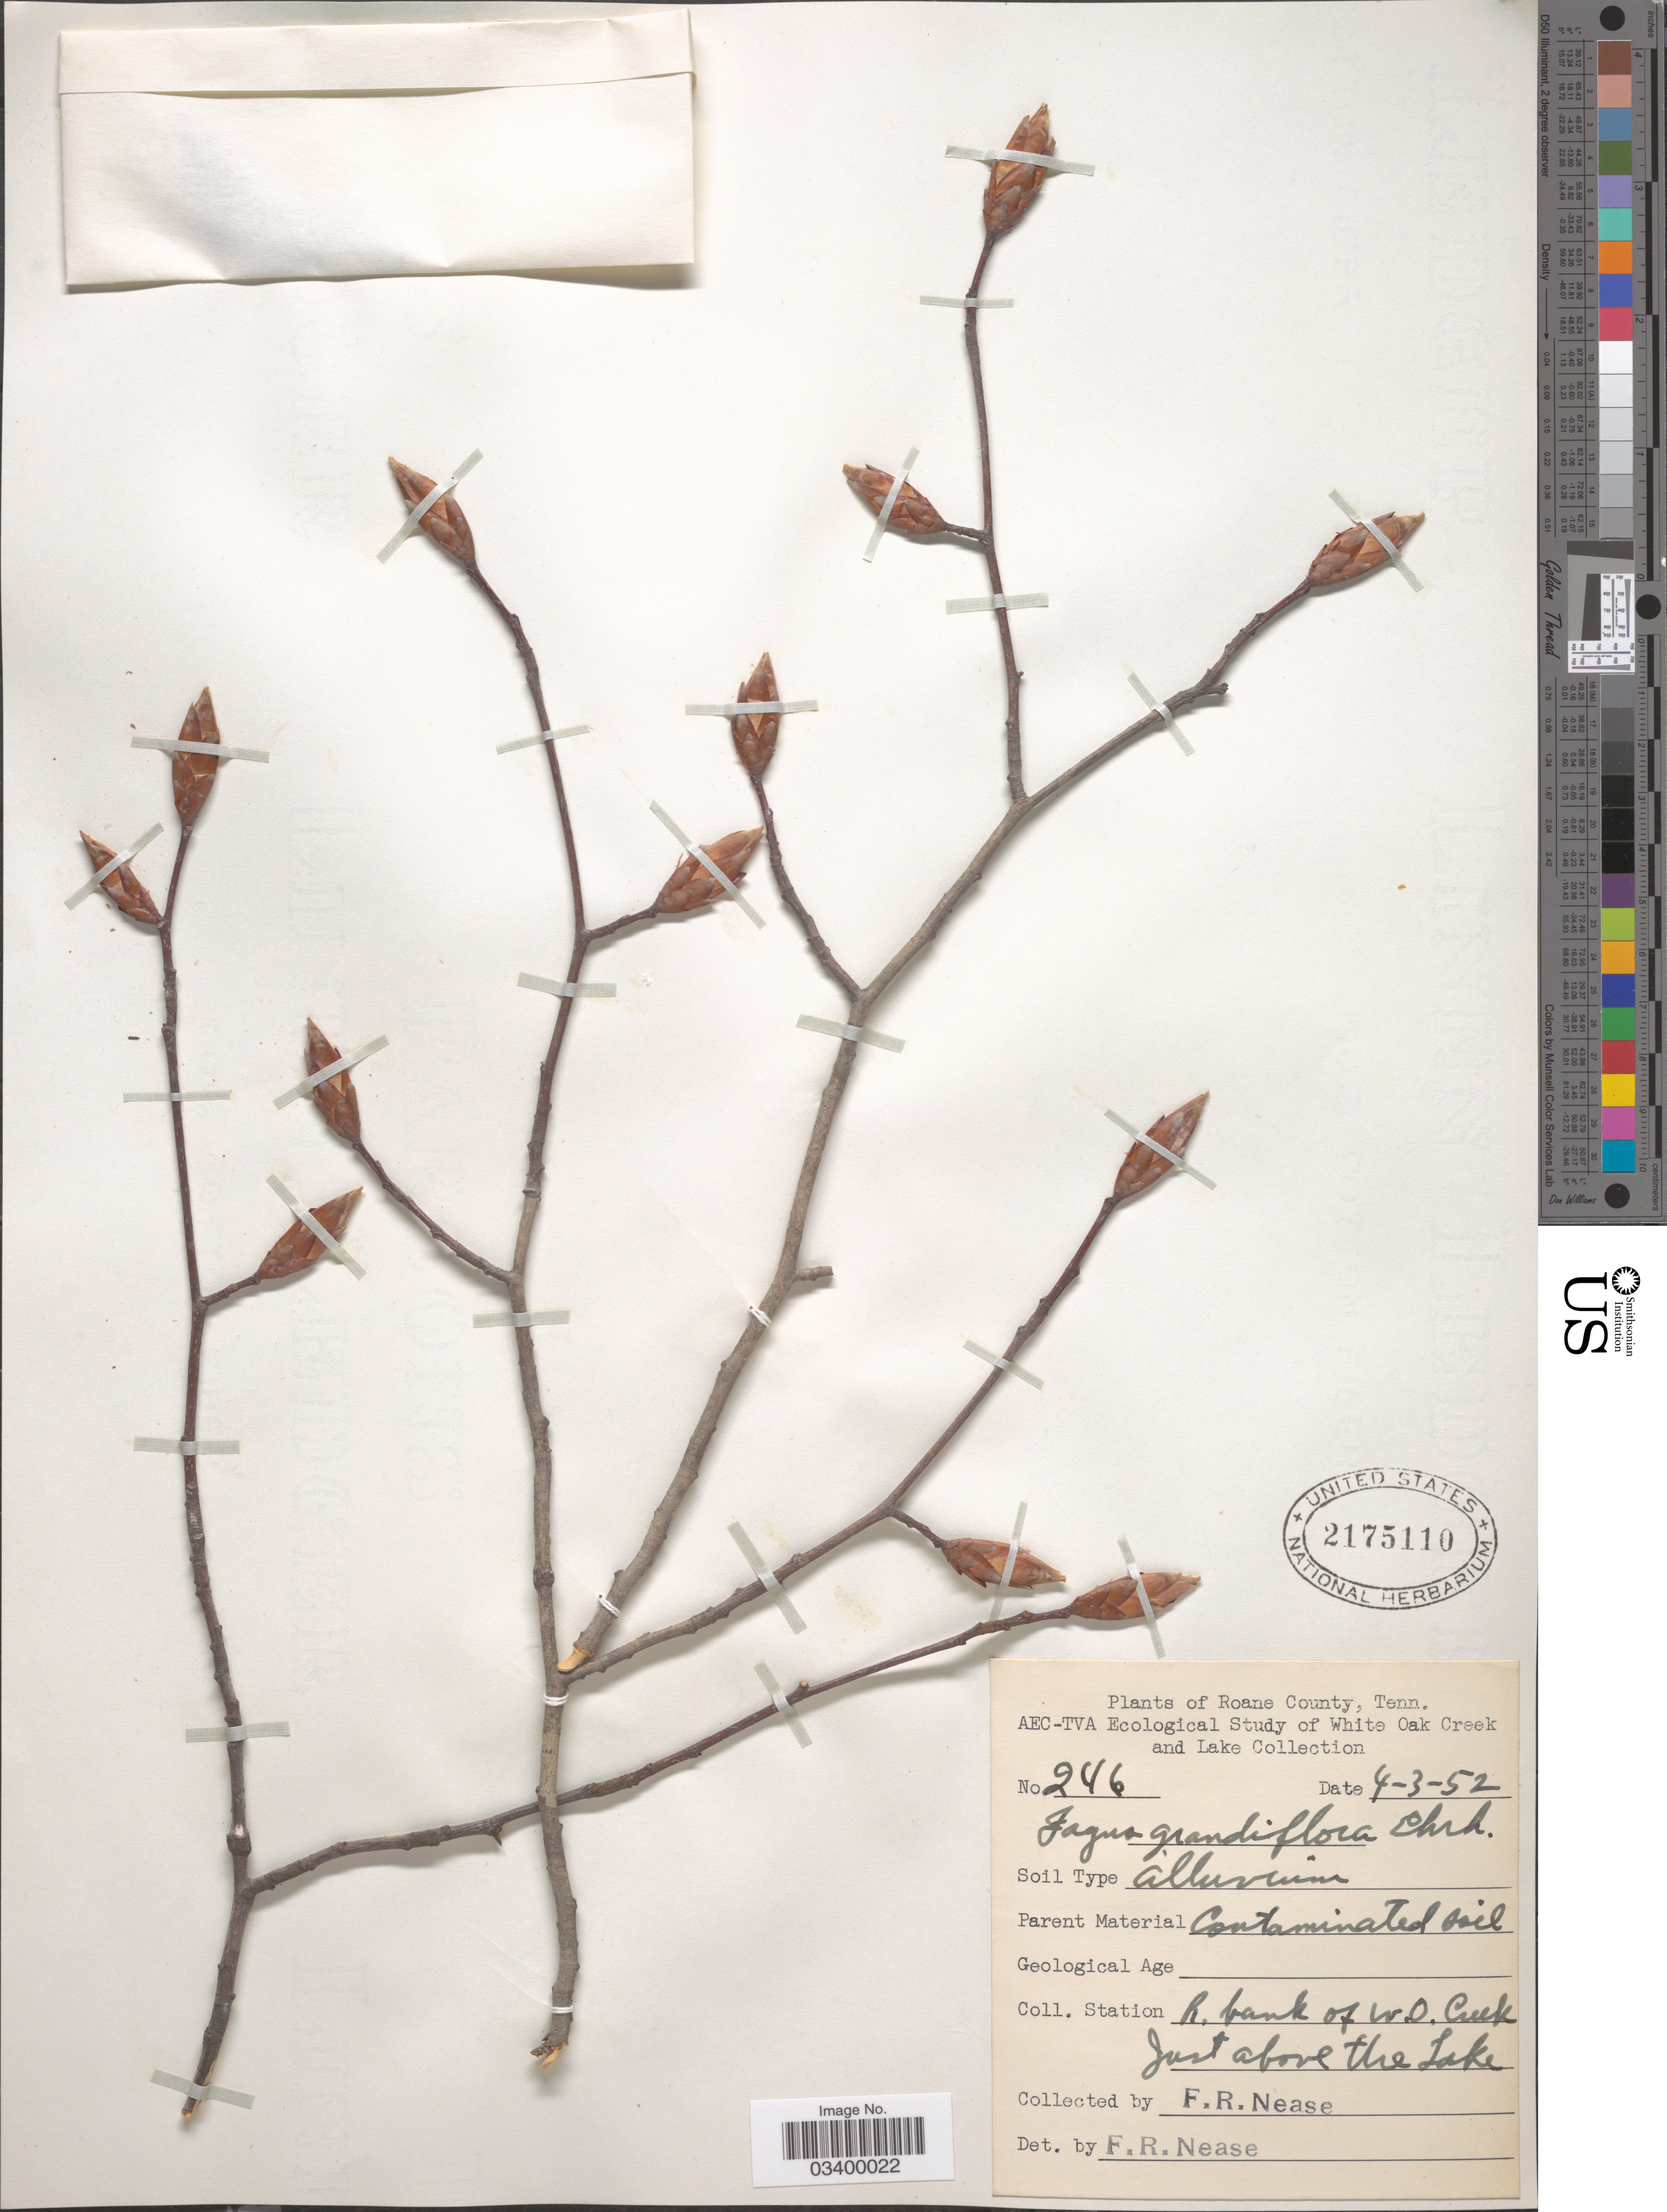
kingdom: Plantae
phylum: Tracheophyta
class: Magnoliopsida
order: Fagales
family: Fagaceae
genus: Fagus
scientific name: Fagus grandifolia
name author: Ehrh.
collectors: F. Nease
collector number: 246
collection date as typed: Transcribed d/m/y: 3/4/52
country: United States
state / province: Tennessee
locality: Roane County. Coll. Station R. bank of W.O. Creek. Just above the Lake.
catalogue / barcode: US 2175110